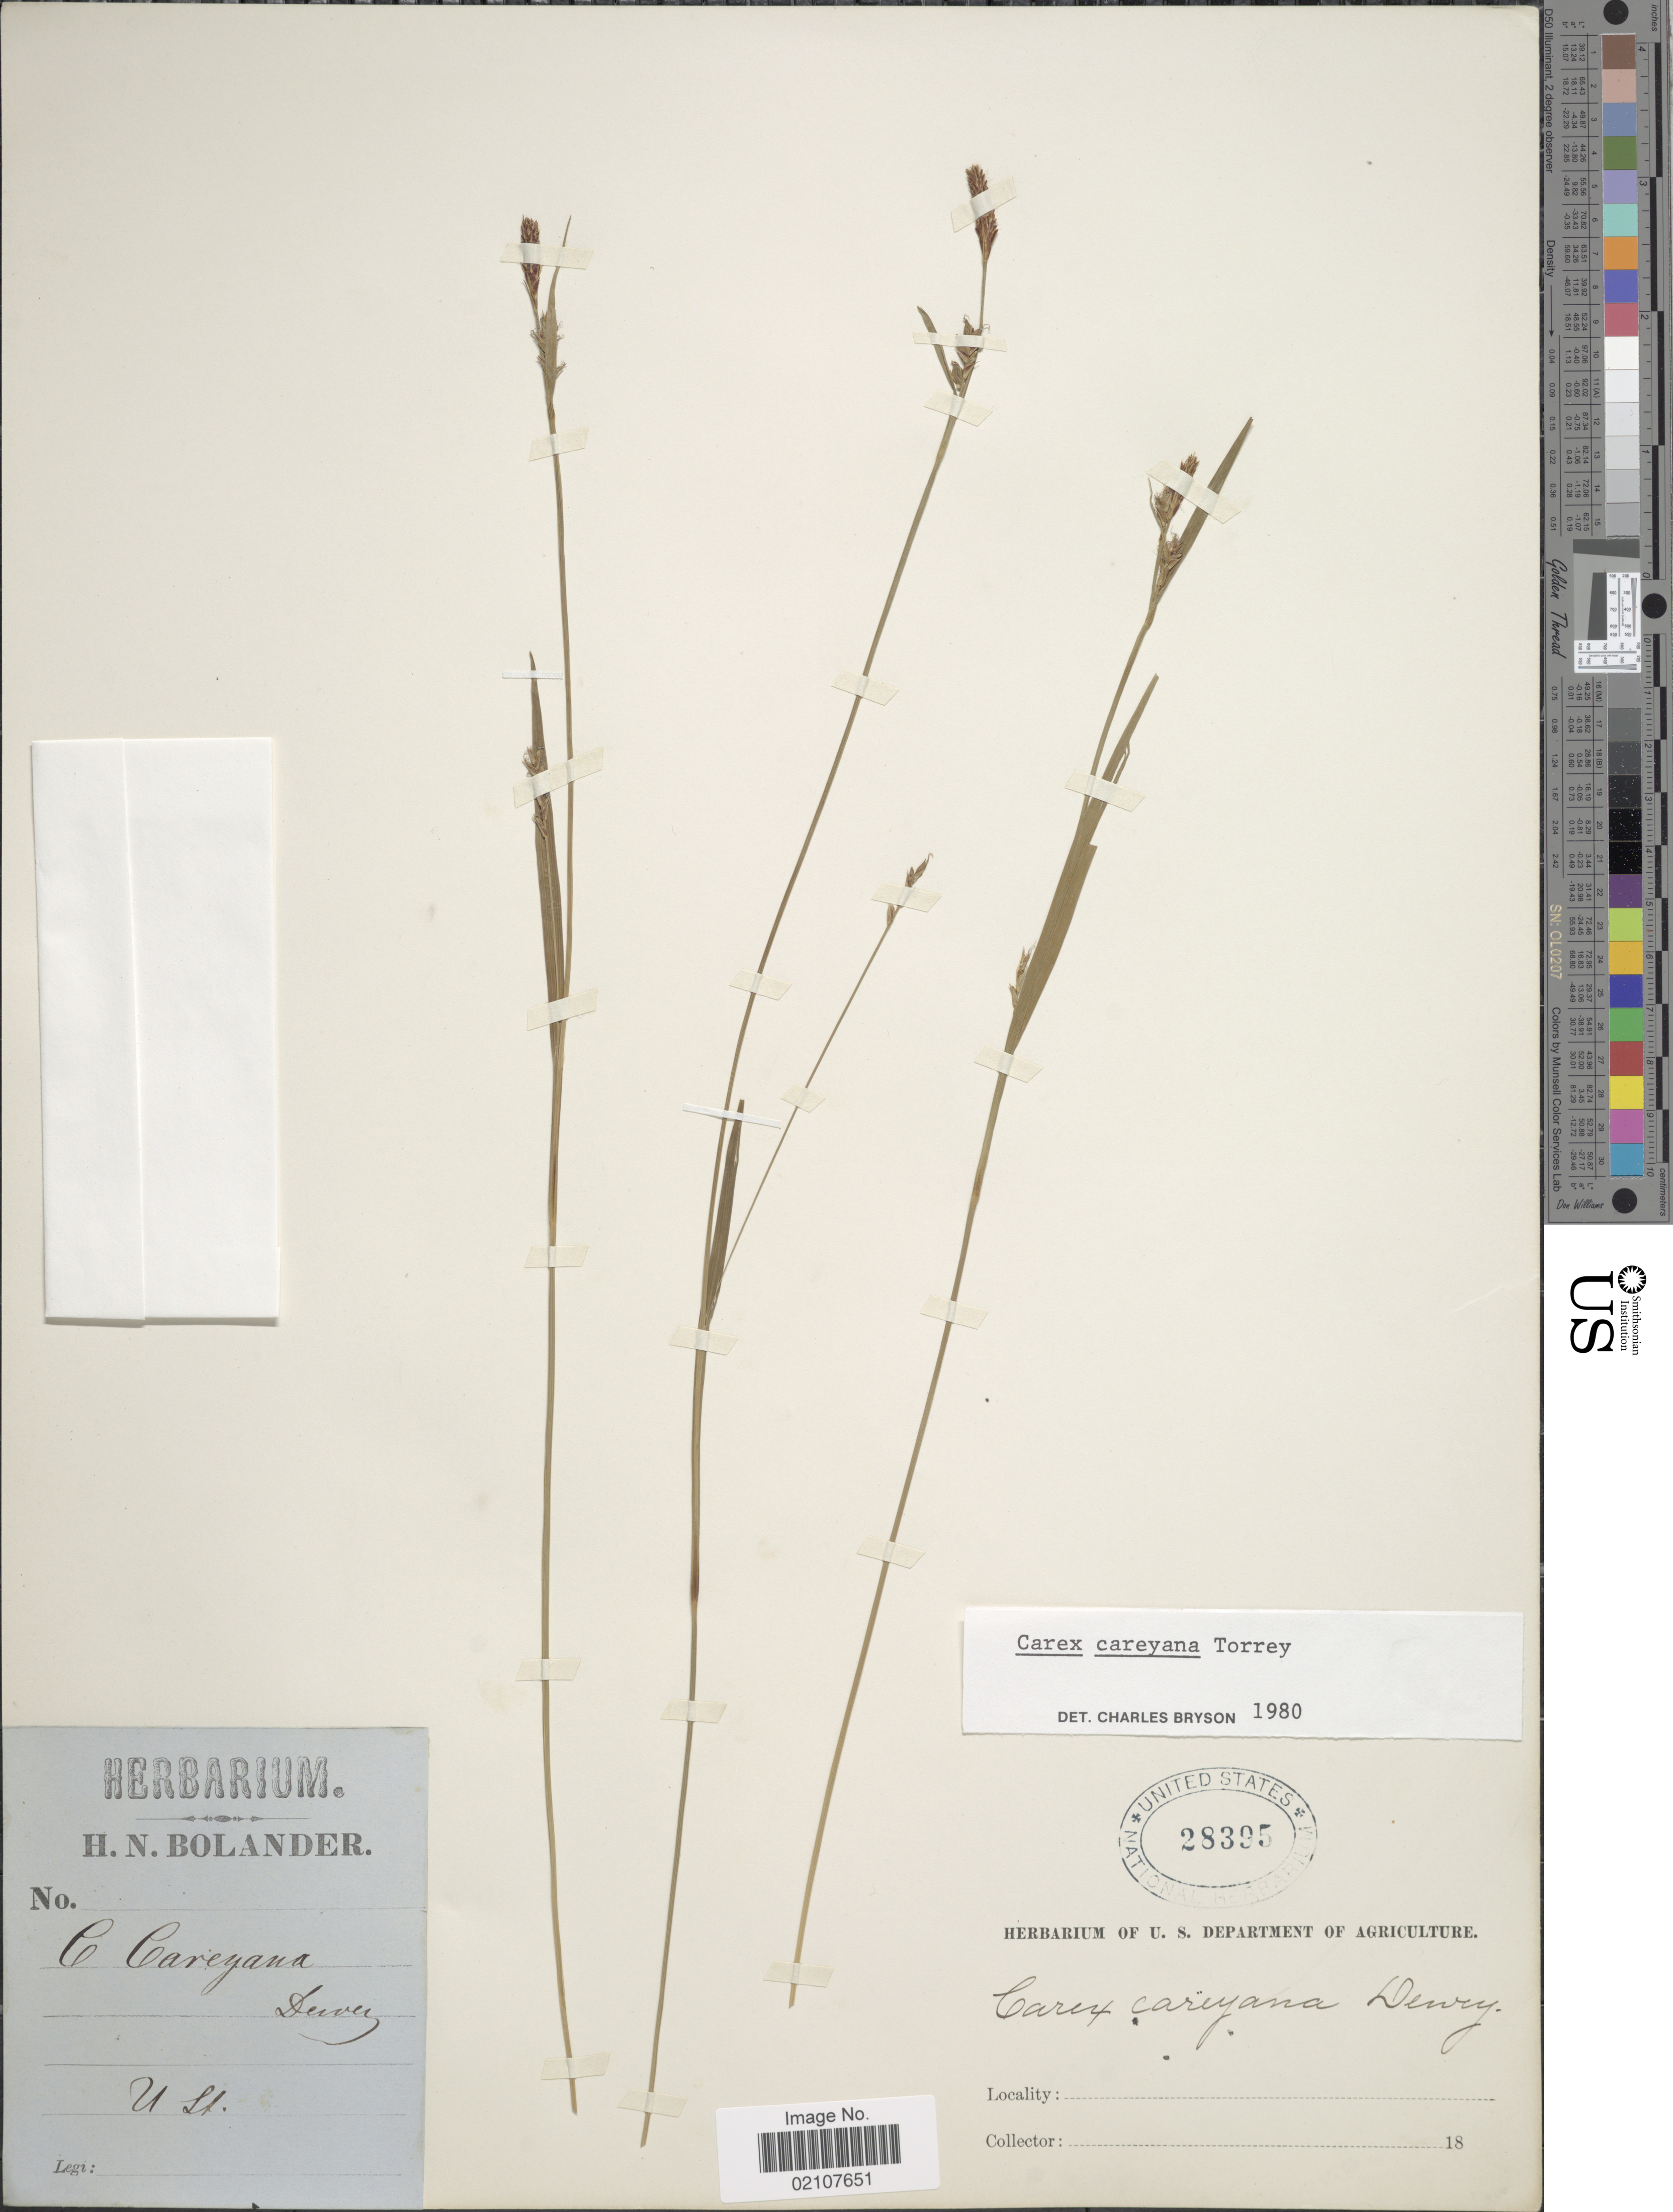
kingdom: Plantae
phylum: Tracheophyta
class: Liliopsida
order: Poales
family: Cyperaceae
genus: Carex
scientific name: Carex careyana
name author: Torr. ex Dewey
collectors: H. Bolander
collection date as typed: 18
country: United States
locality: U St.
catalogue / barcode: US 28395